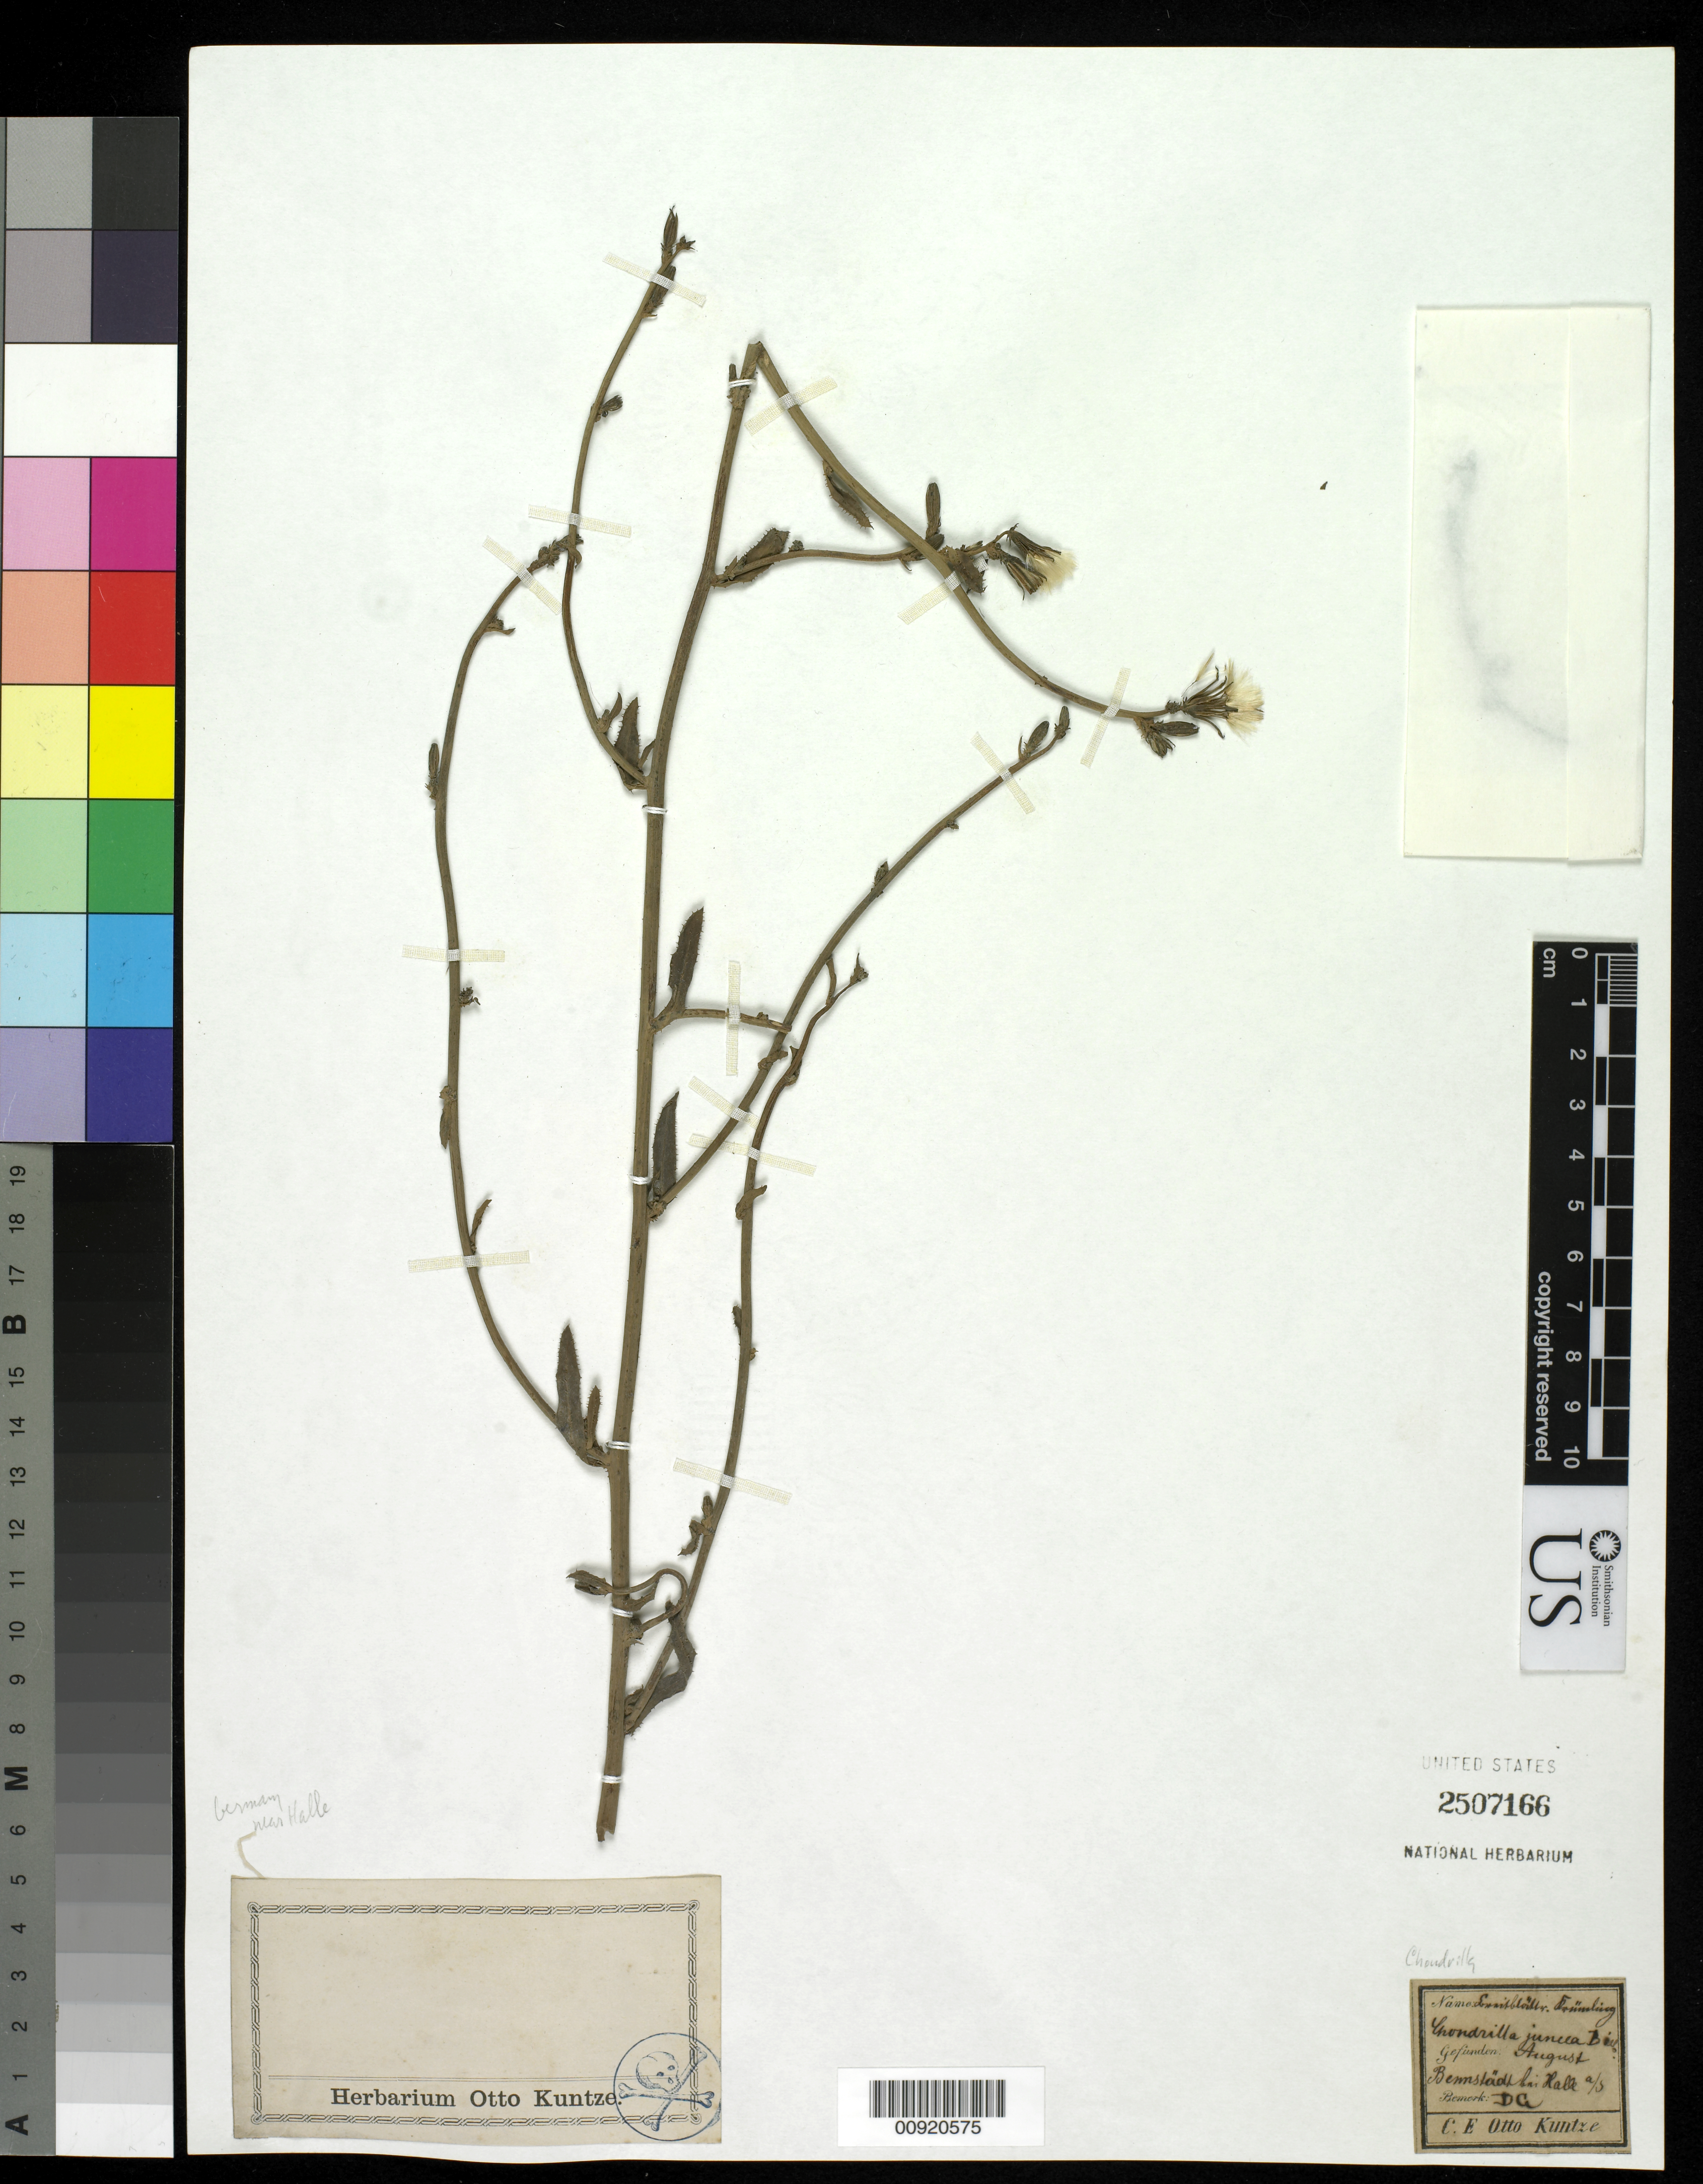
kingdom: Plantae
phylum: Tracheophyta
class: Magnoliopsida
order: Asterales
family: Asteraceae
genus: Chondrilla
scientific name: Chondrilla juncea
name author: L.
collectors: C.E.O. Kuntze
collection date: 1800/1899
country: Germany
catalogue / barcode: US 2507166